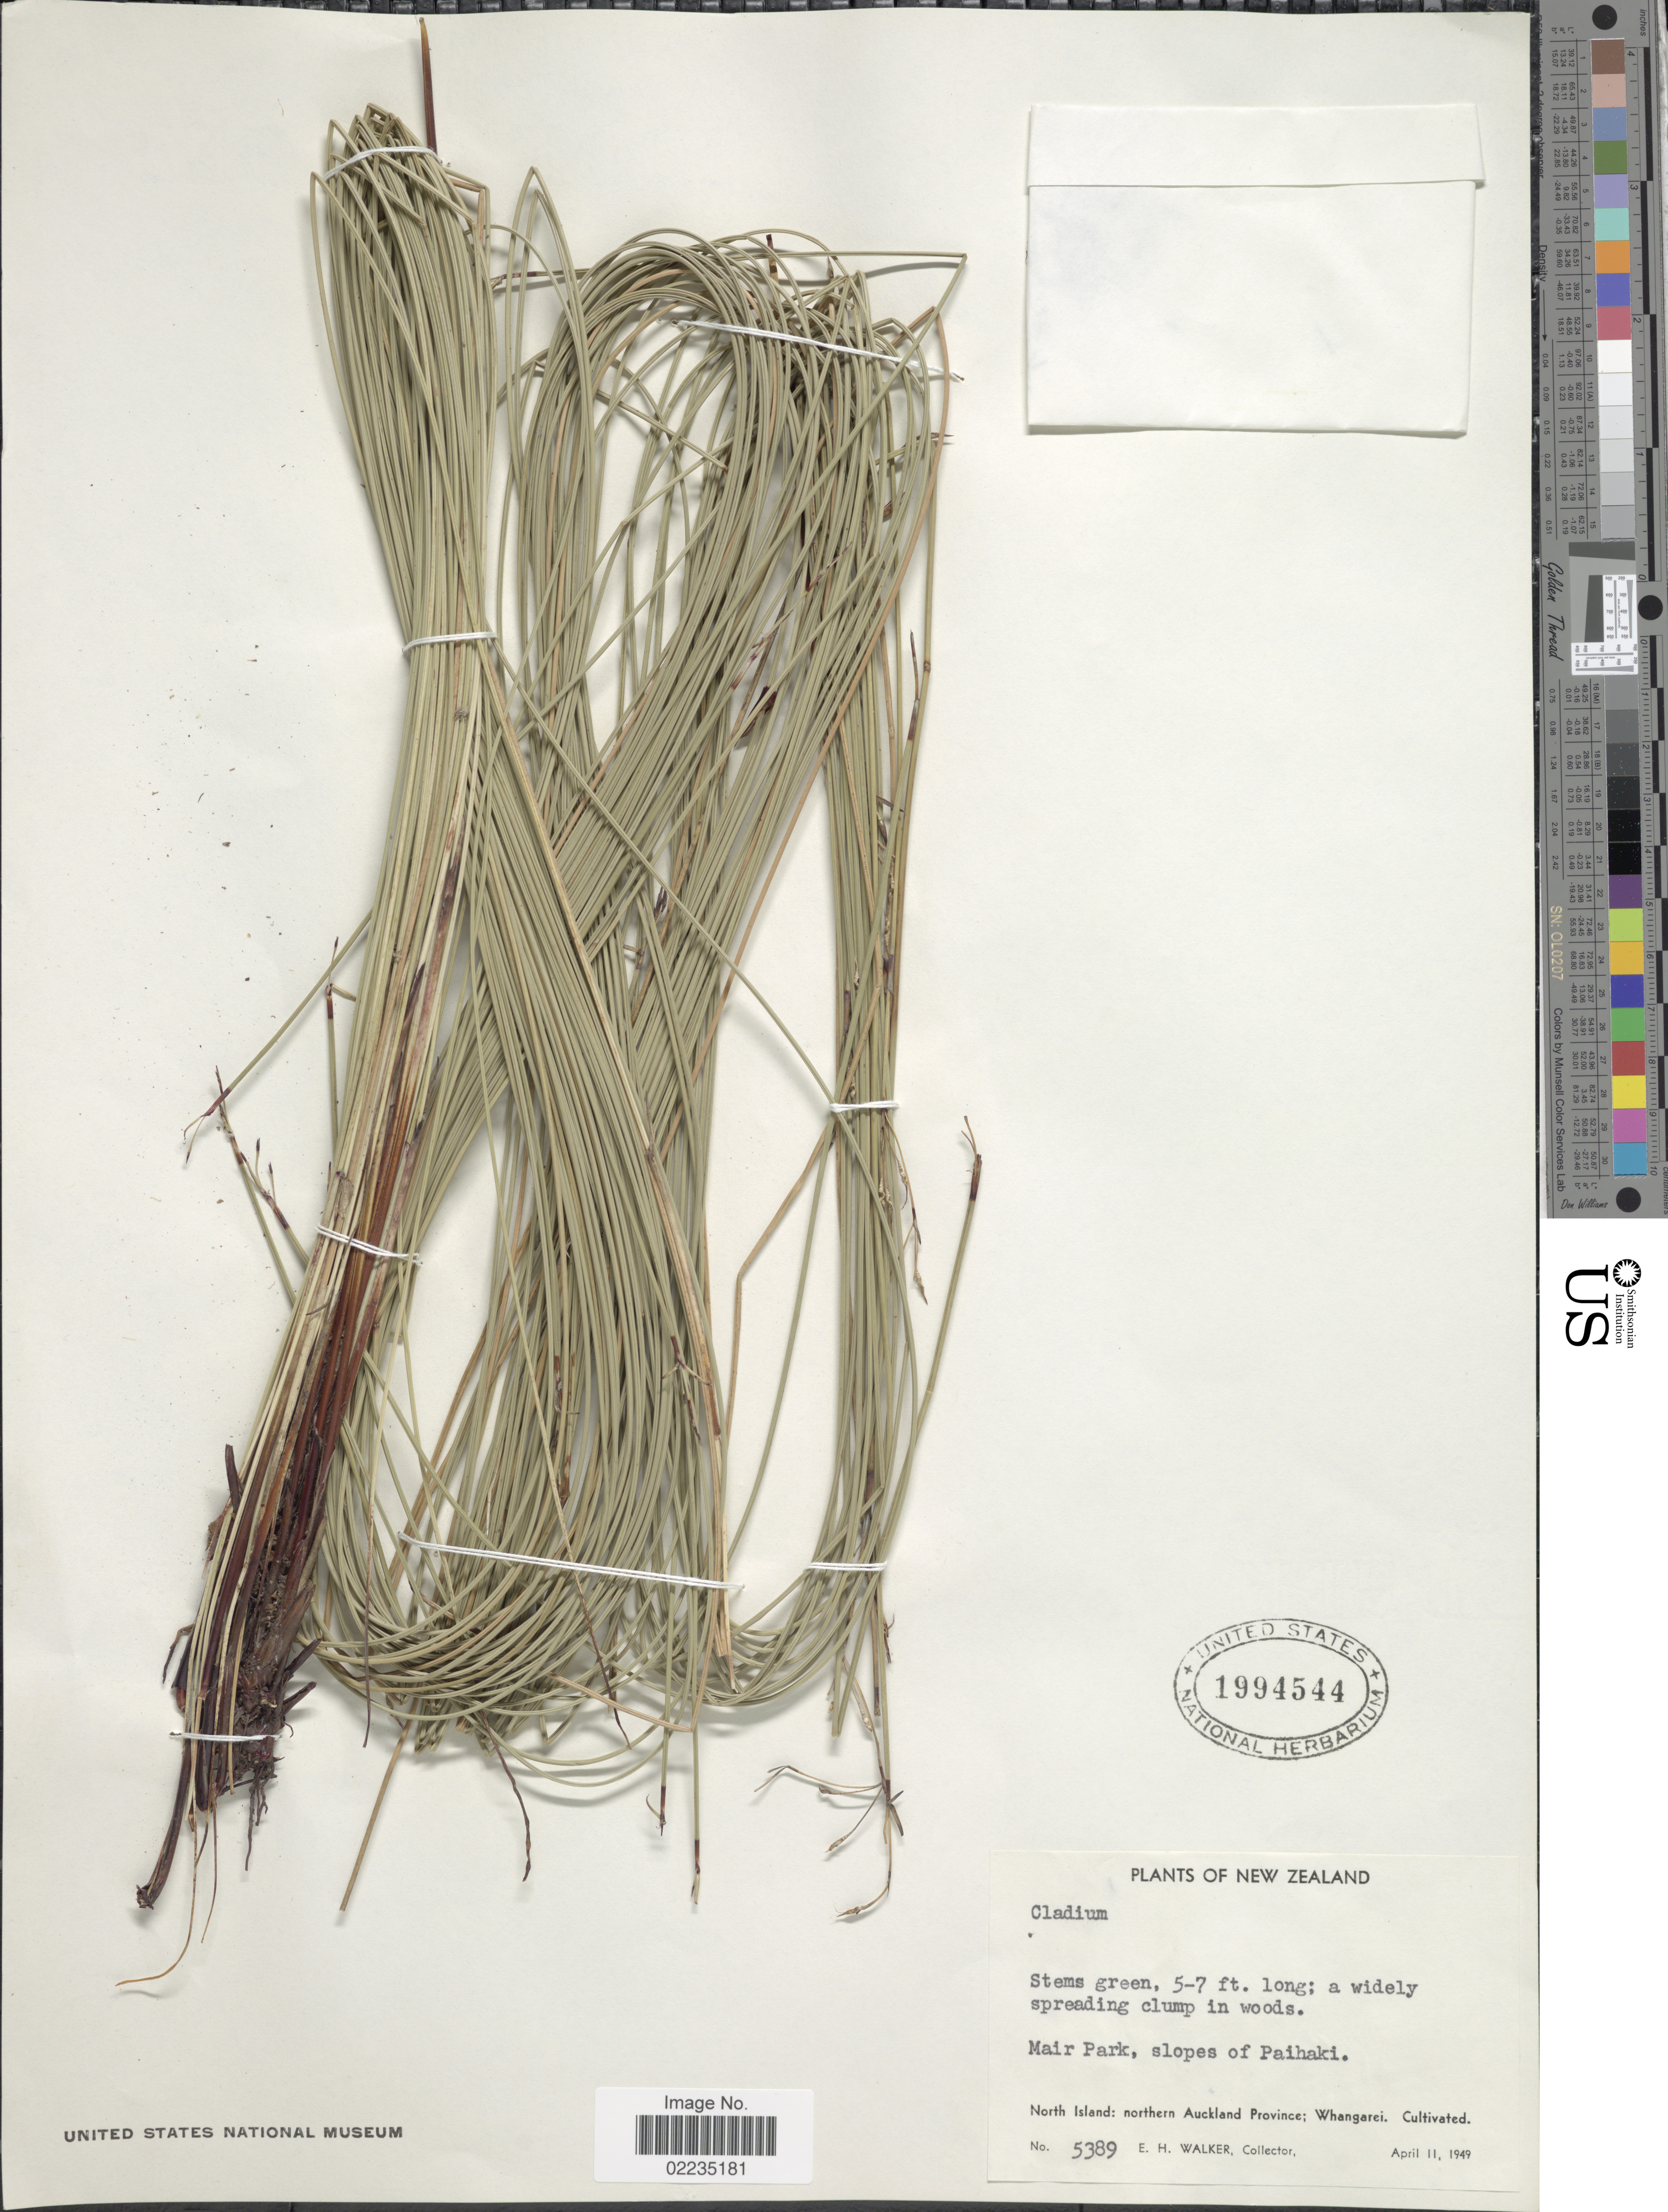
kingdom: Plantae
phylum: Tracheophyta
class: Liliopsida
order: Poales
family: Cyperaceae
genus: Machaerina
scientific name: Machaerina sp.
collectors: E. H. Walker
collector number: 5389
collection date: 1949-04-11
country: New Zealand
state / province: Auckland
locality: Mair Park, slopes of Paihaki, North Island: northern Auckland Province, Whangarei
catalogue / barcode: US 1994544